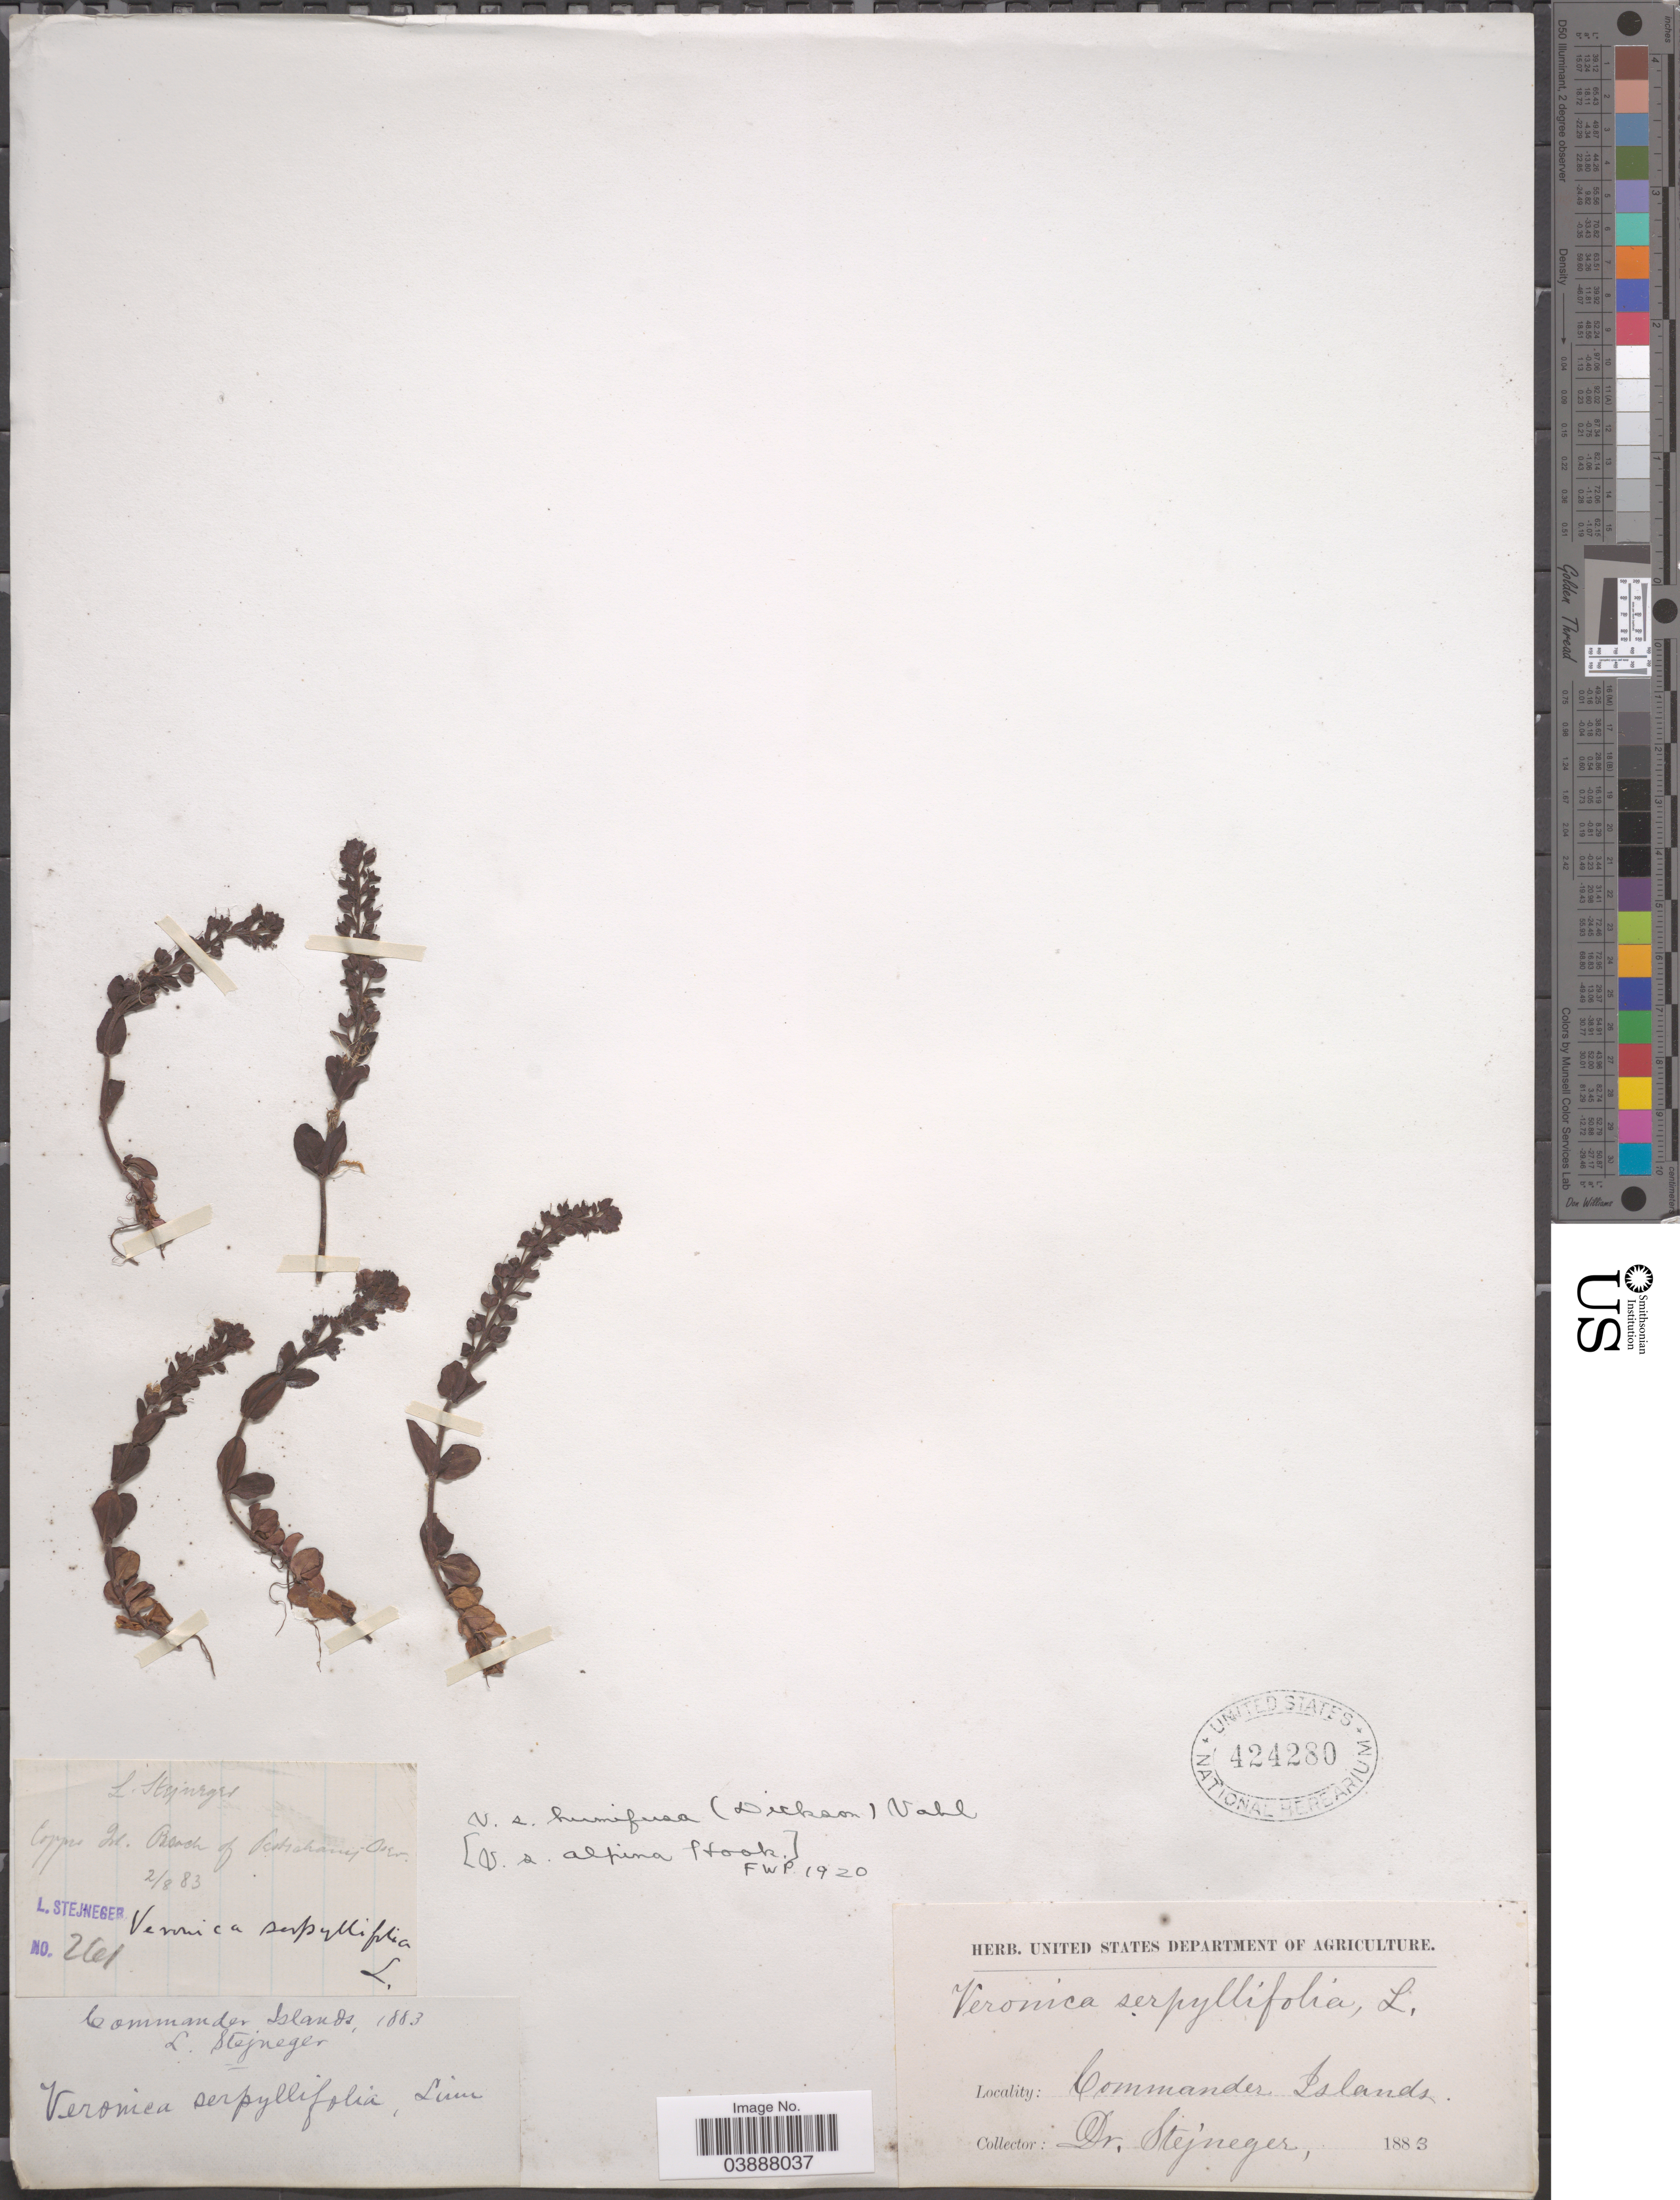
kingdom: Plantae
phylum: Tracheophyta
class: Magnoliopsida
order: Lamiales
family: Plantaginaceae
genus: Veronica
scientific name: Veronica serpyllifolia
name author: L.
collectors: L. Stejneger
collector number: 261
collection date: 1883-08-02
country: Russian Federation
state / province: Kamchatka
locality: Commander Islands. Copper Isl. Beach of Pestschanij ostrov.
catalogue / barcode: US 424280